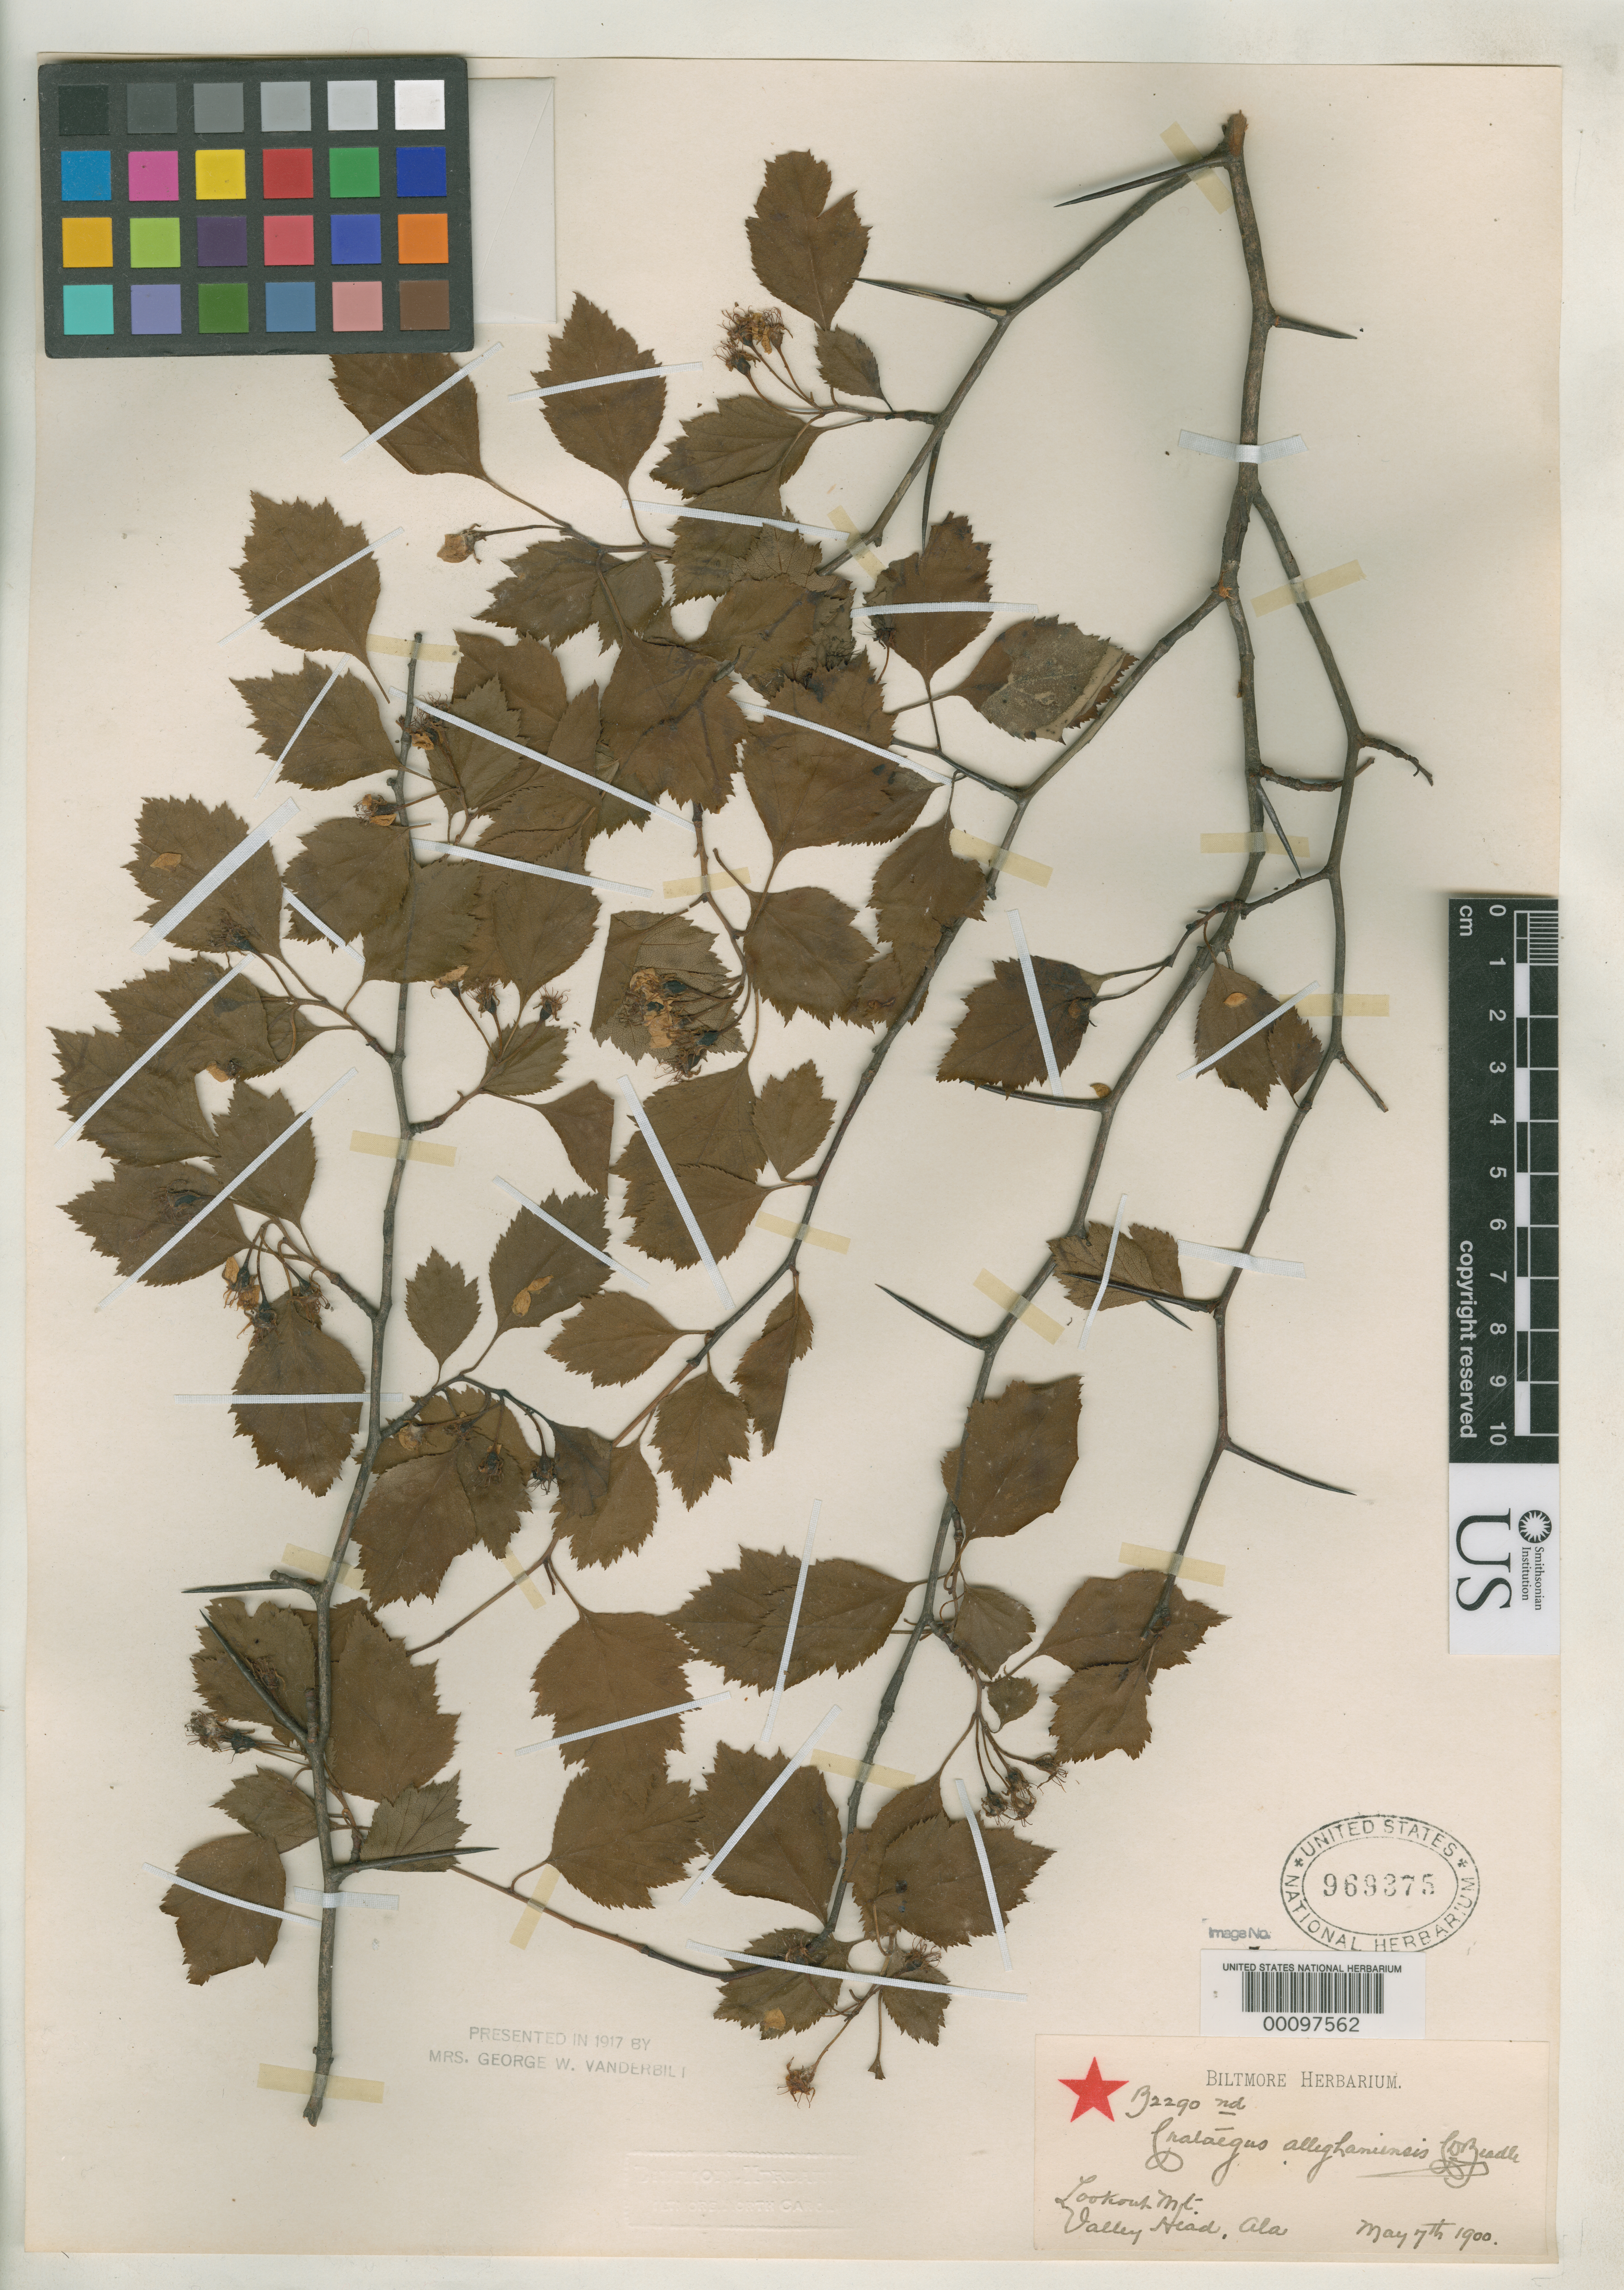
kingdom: Plantae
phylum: Tracheophyta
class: Magnoliopsida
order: Rosales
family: Rosaceae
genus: Crataegus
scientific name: Crataegus alleghaniensis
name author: Beadle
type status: Lectotype; Type Collection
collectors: ex herb. Biltmore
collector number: B 2290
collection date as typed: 07 May 1900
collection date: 1900-05-07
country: United States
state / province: Alabama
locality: Lookout Mountain, Valley Head, Ala.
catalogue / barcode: US 969375